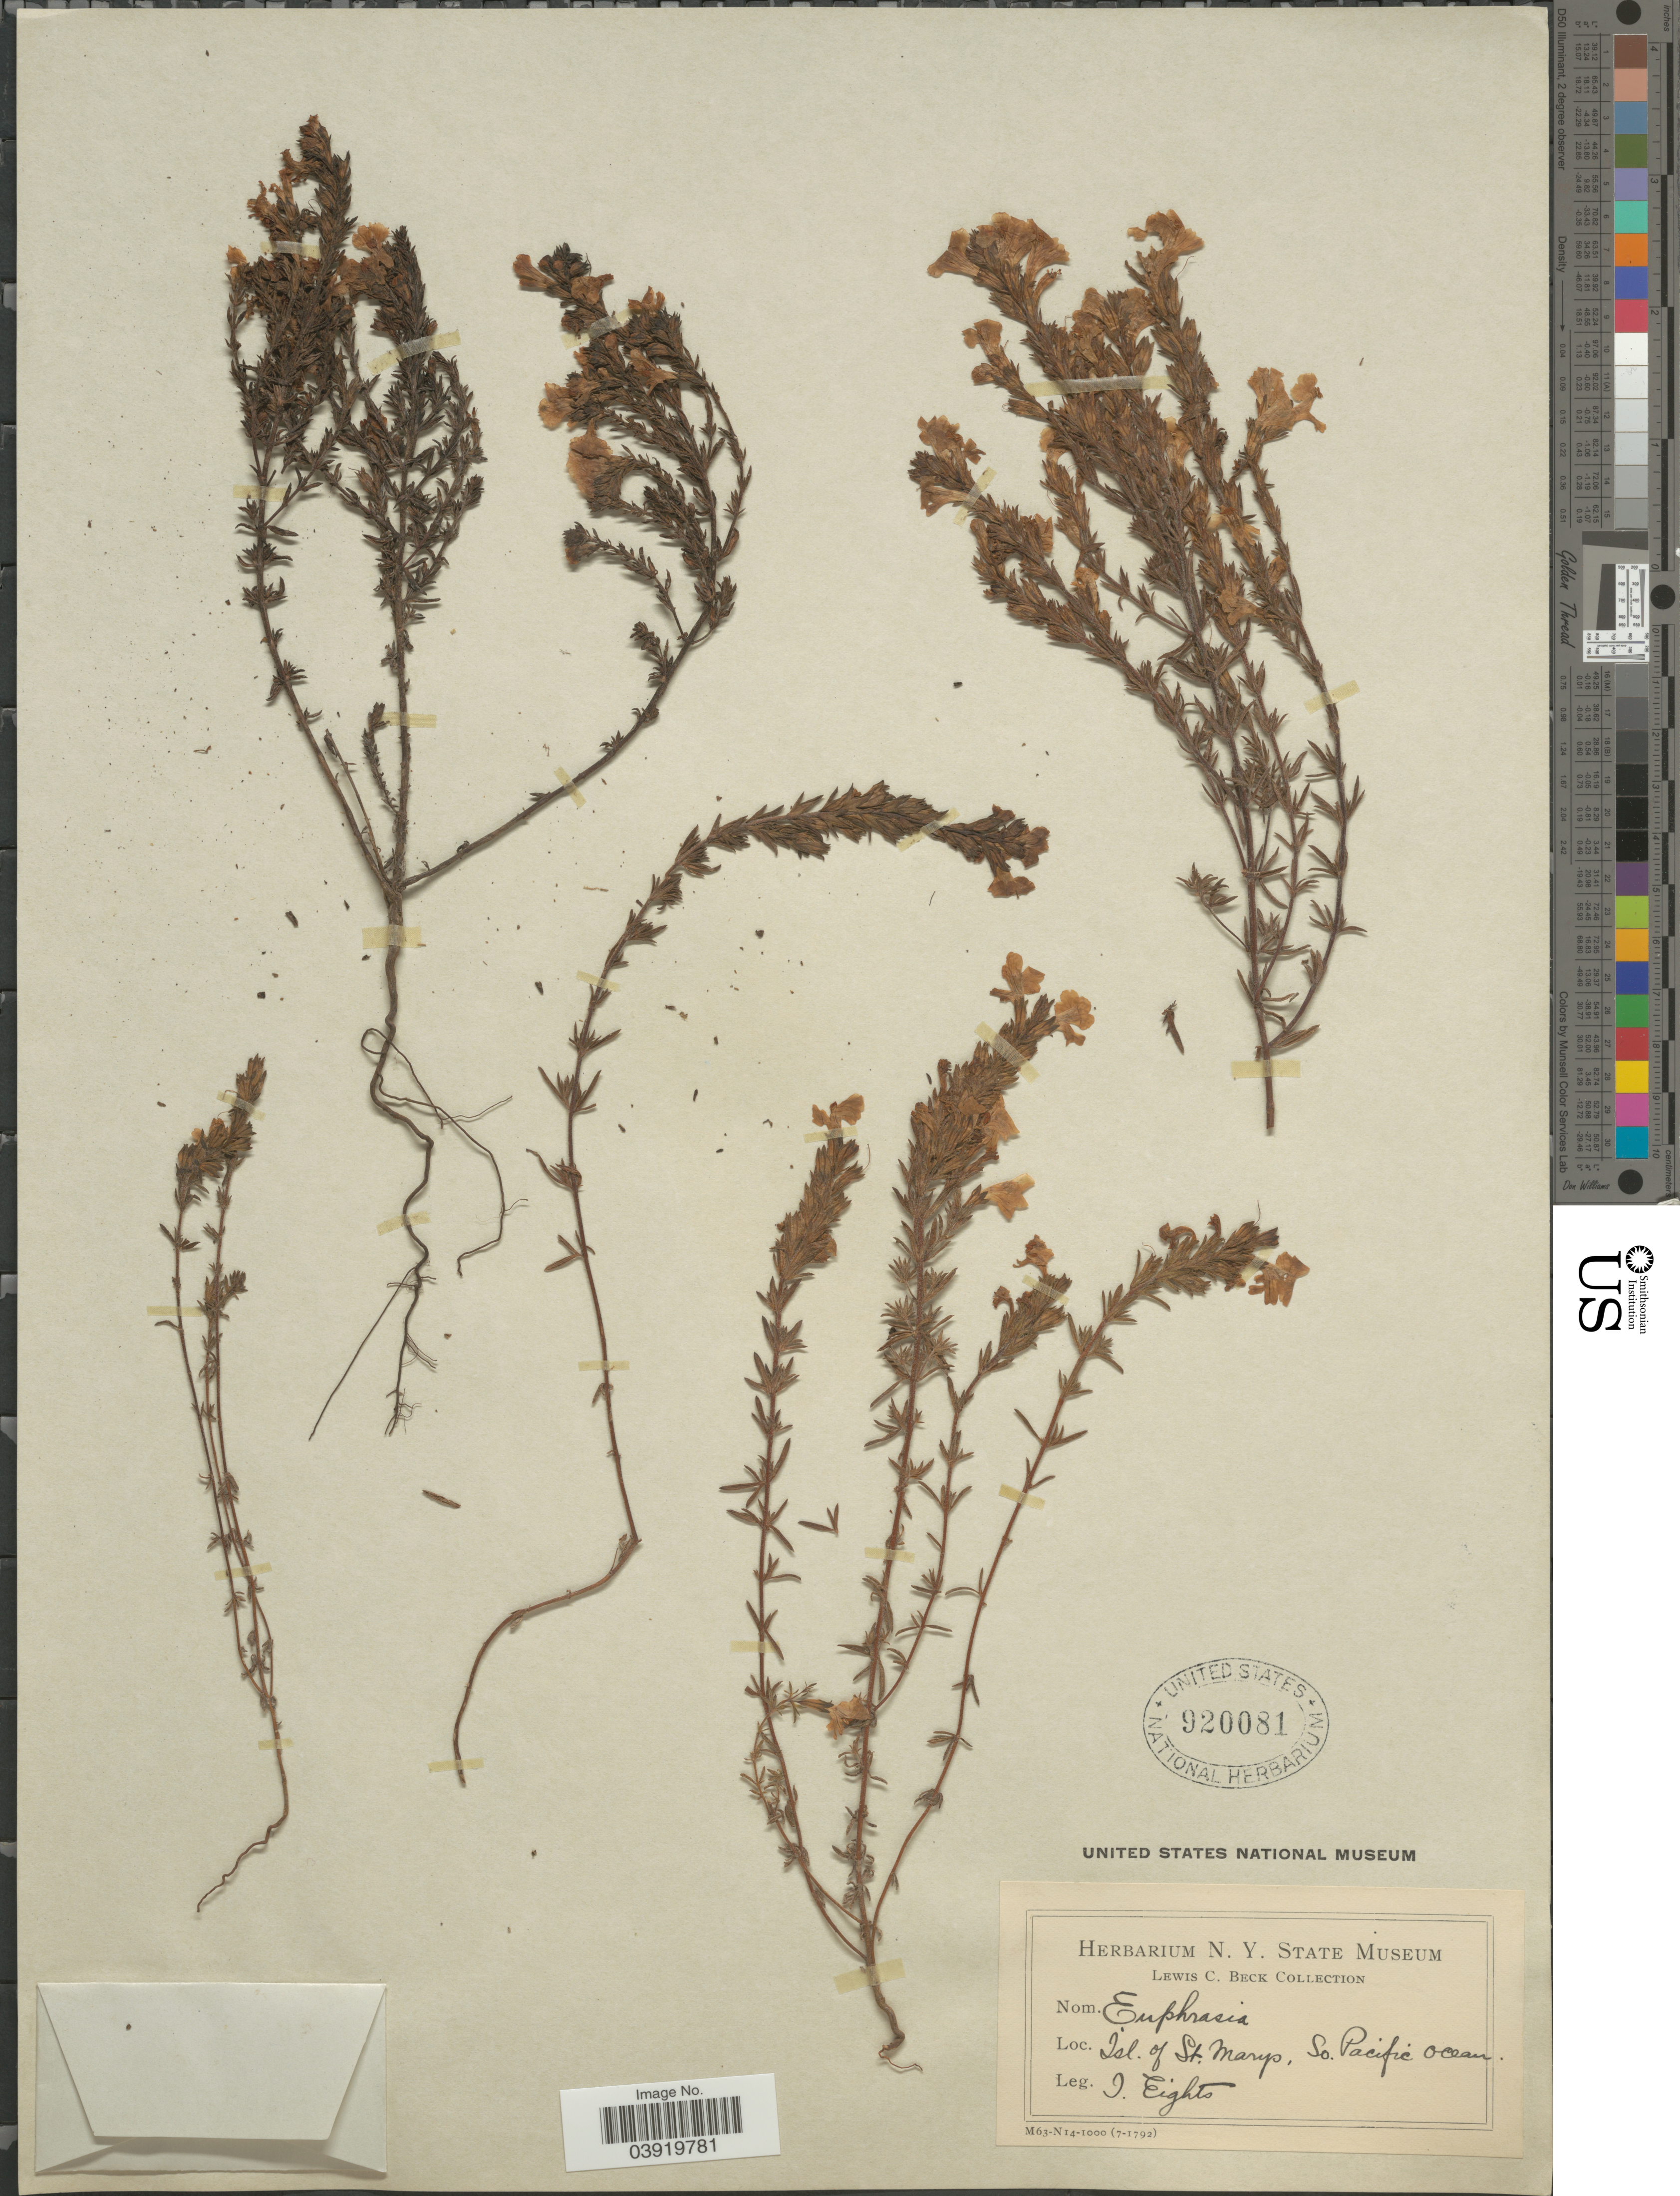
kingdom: Plantae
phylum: Tracheophyta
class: Magnoliopsida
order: Lamiales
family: Orobanchaceae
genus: Euphrasia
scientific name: Euphrasia sp.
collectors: I. Eights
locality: Isl, of St. Marys, So. Pacific ocean.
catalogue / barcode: US 920081